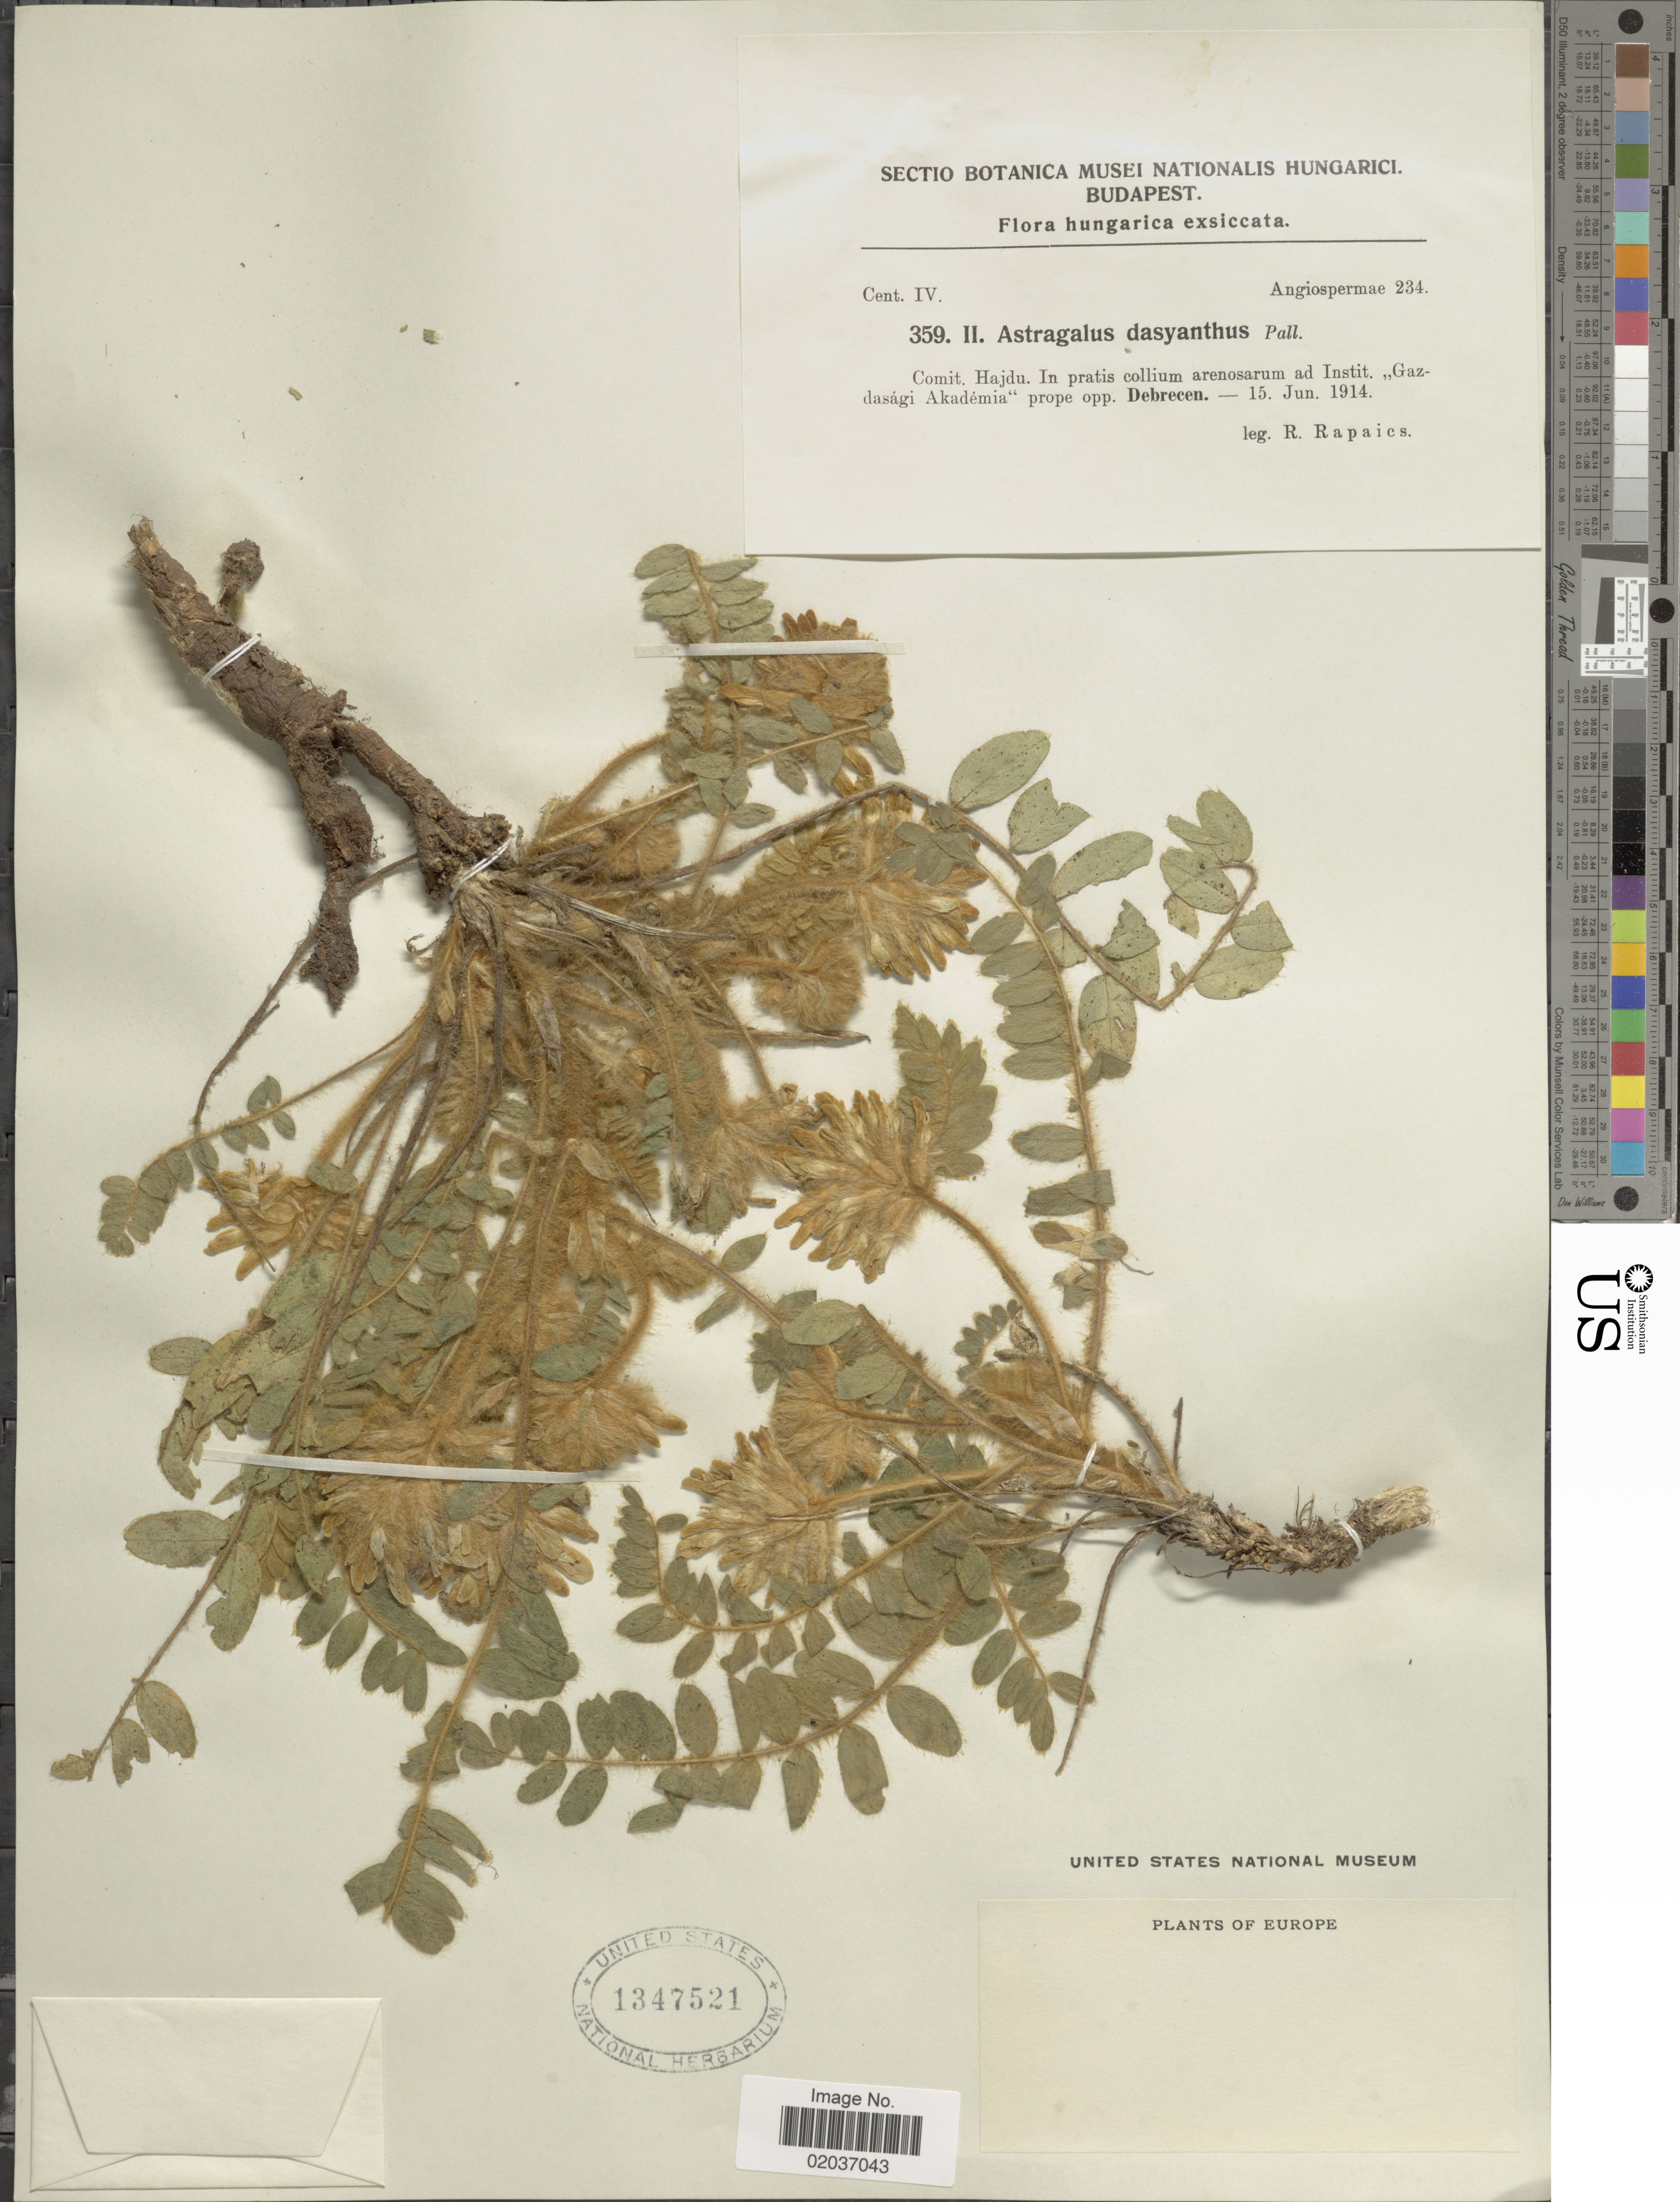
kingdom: Plantae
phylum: Tracheophyta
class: Magnoliopsida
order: Fabales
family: Fabaceae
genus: Astragalus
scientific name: Astragalus dasyanthus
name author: Pall.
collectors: R. Rapaics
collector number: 359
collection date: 1914-06-15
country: Hungary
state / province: Debrecen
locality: Comit. Hajdu. ad Instit. Gazdasági Akadémia prope opp. Debrecen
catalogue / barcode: US 1347521